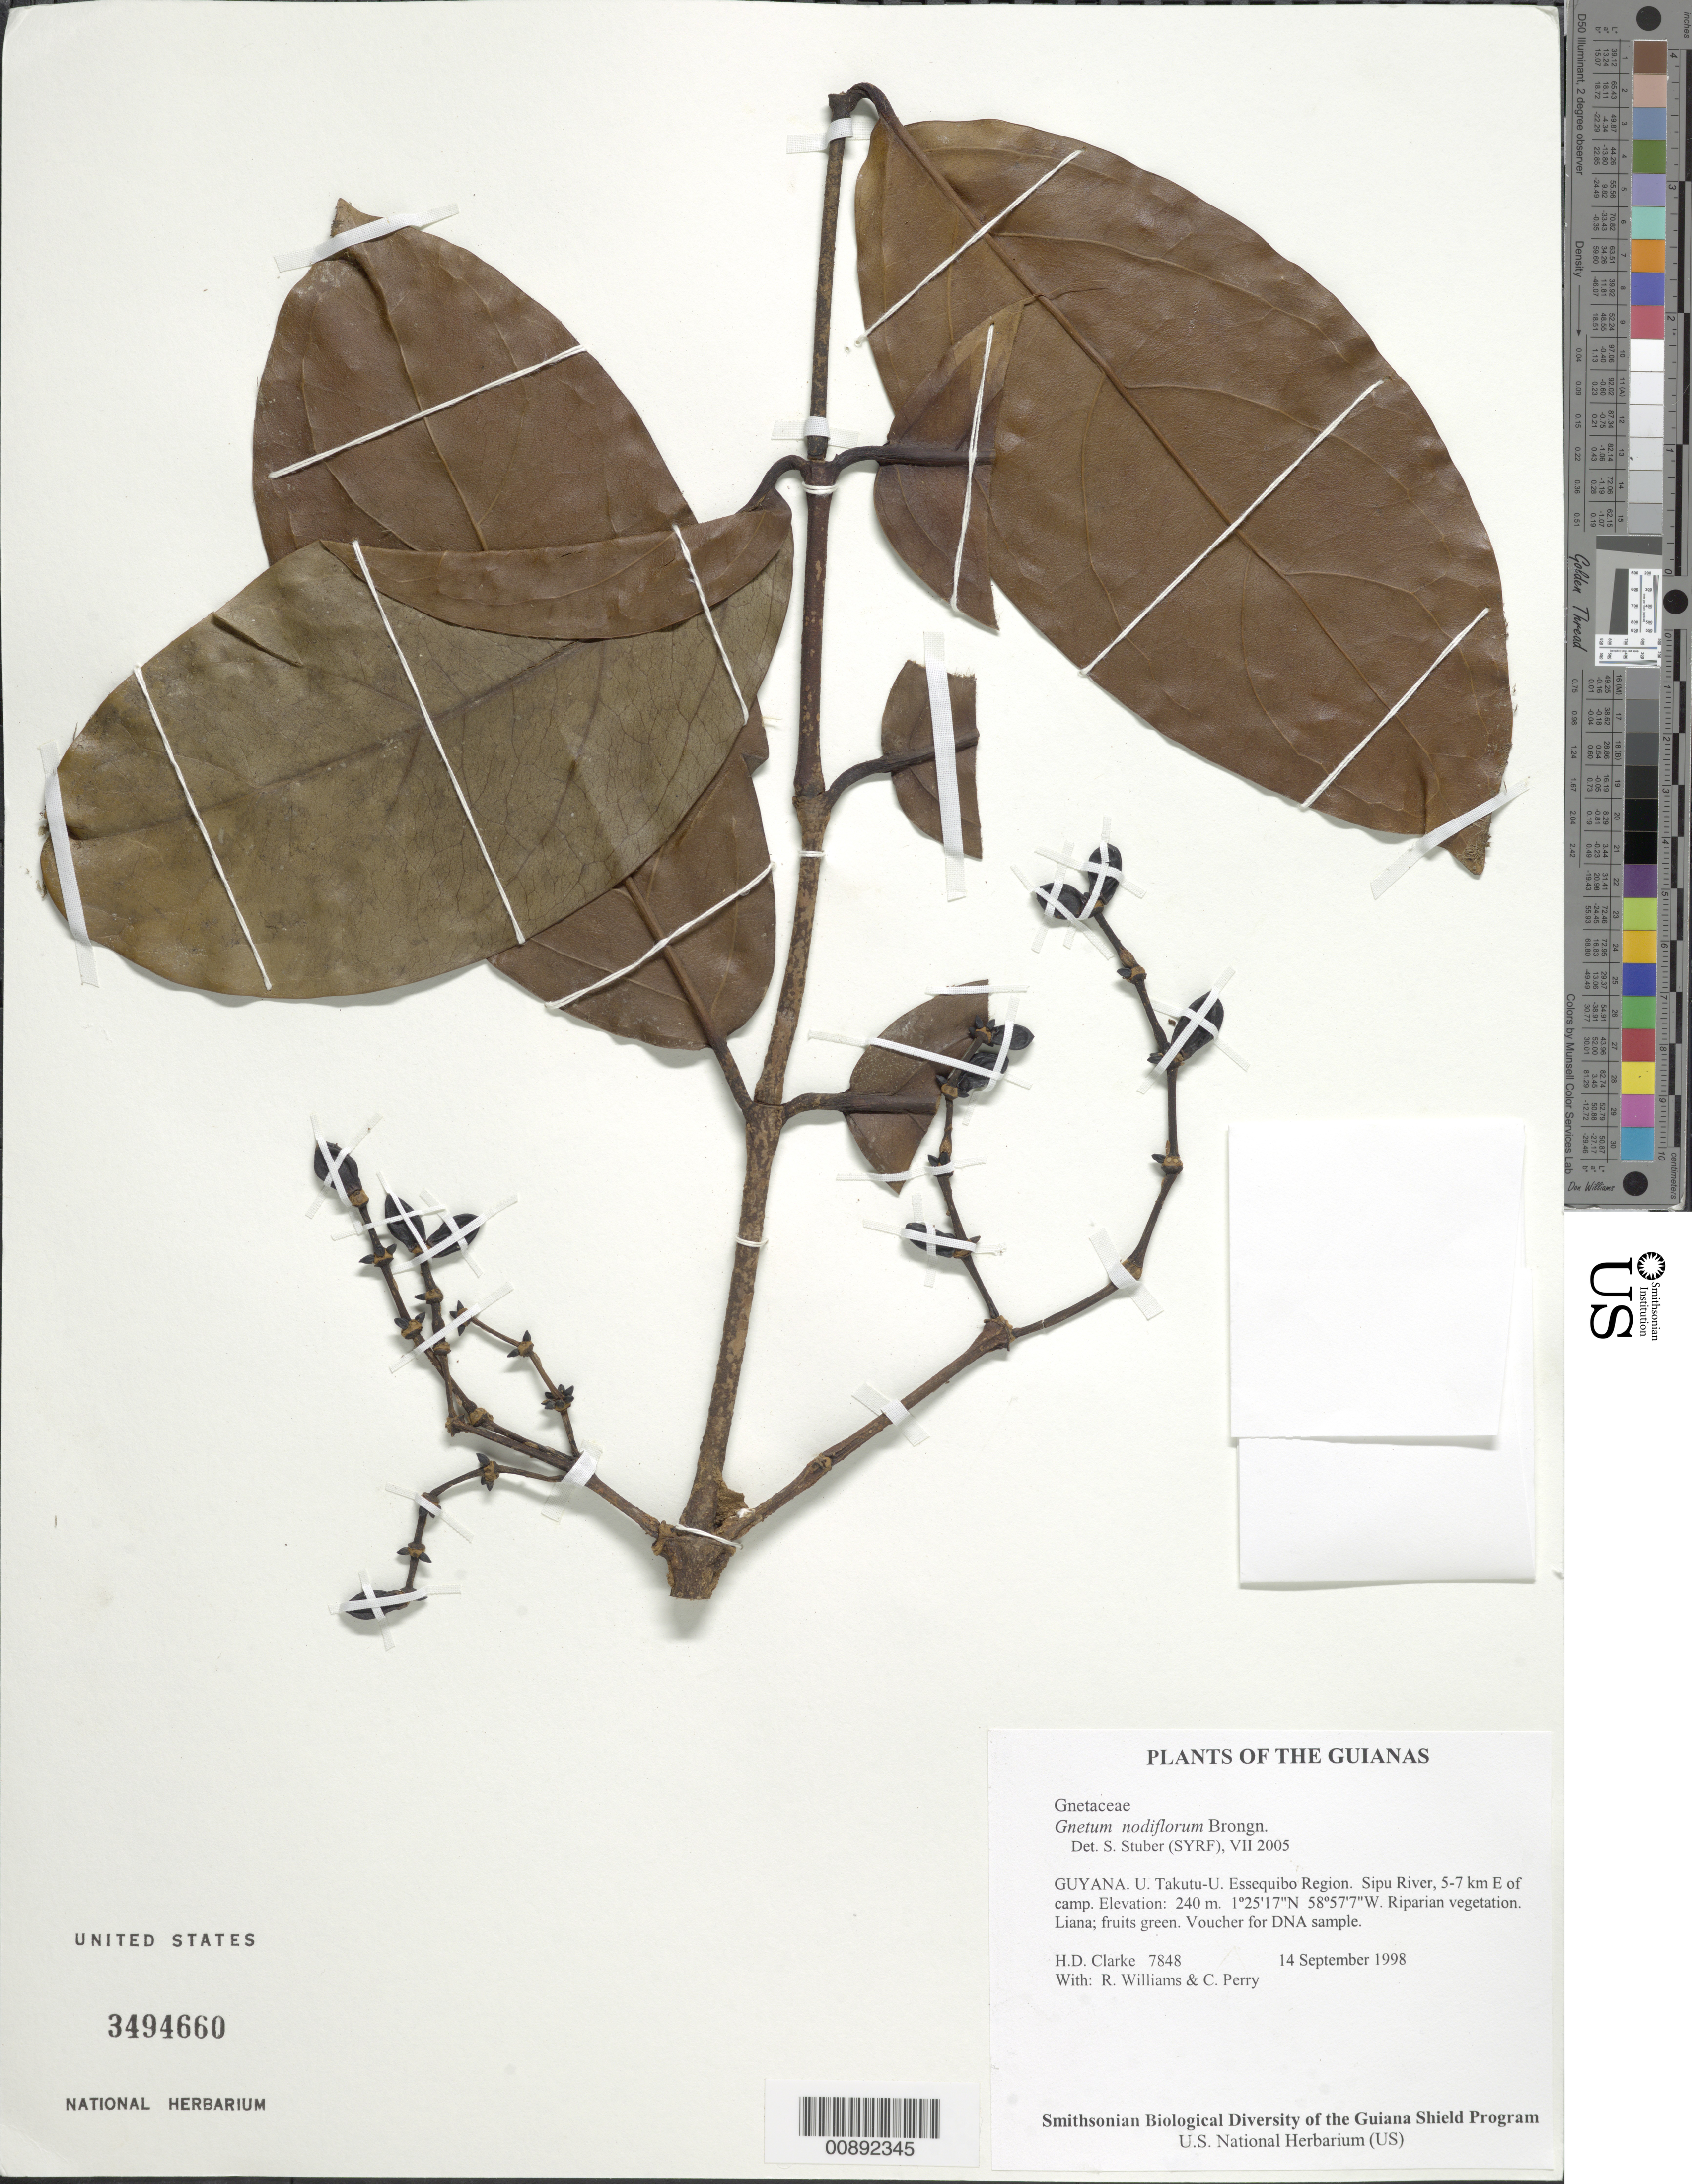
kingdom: Plantae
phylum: Tracheophyta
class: Gnetopsida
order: Gnetales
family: Gnetaceae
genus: Gnetum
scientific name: Gnetum nodiflorum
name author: Brongn.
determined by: Stuber, S.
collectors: H. D. Clarke, R. Williams & C. Perry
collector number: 7848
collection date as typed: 14 September 1998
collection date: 1998-09-14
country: Guyana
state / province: U. Takutu-U. Essequibo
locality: Sipu River, 5-7 km E of camp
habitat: Riparian vegetation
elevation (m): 240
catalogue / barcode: US 3494660